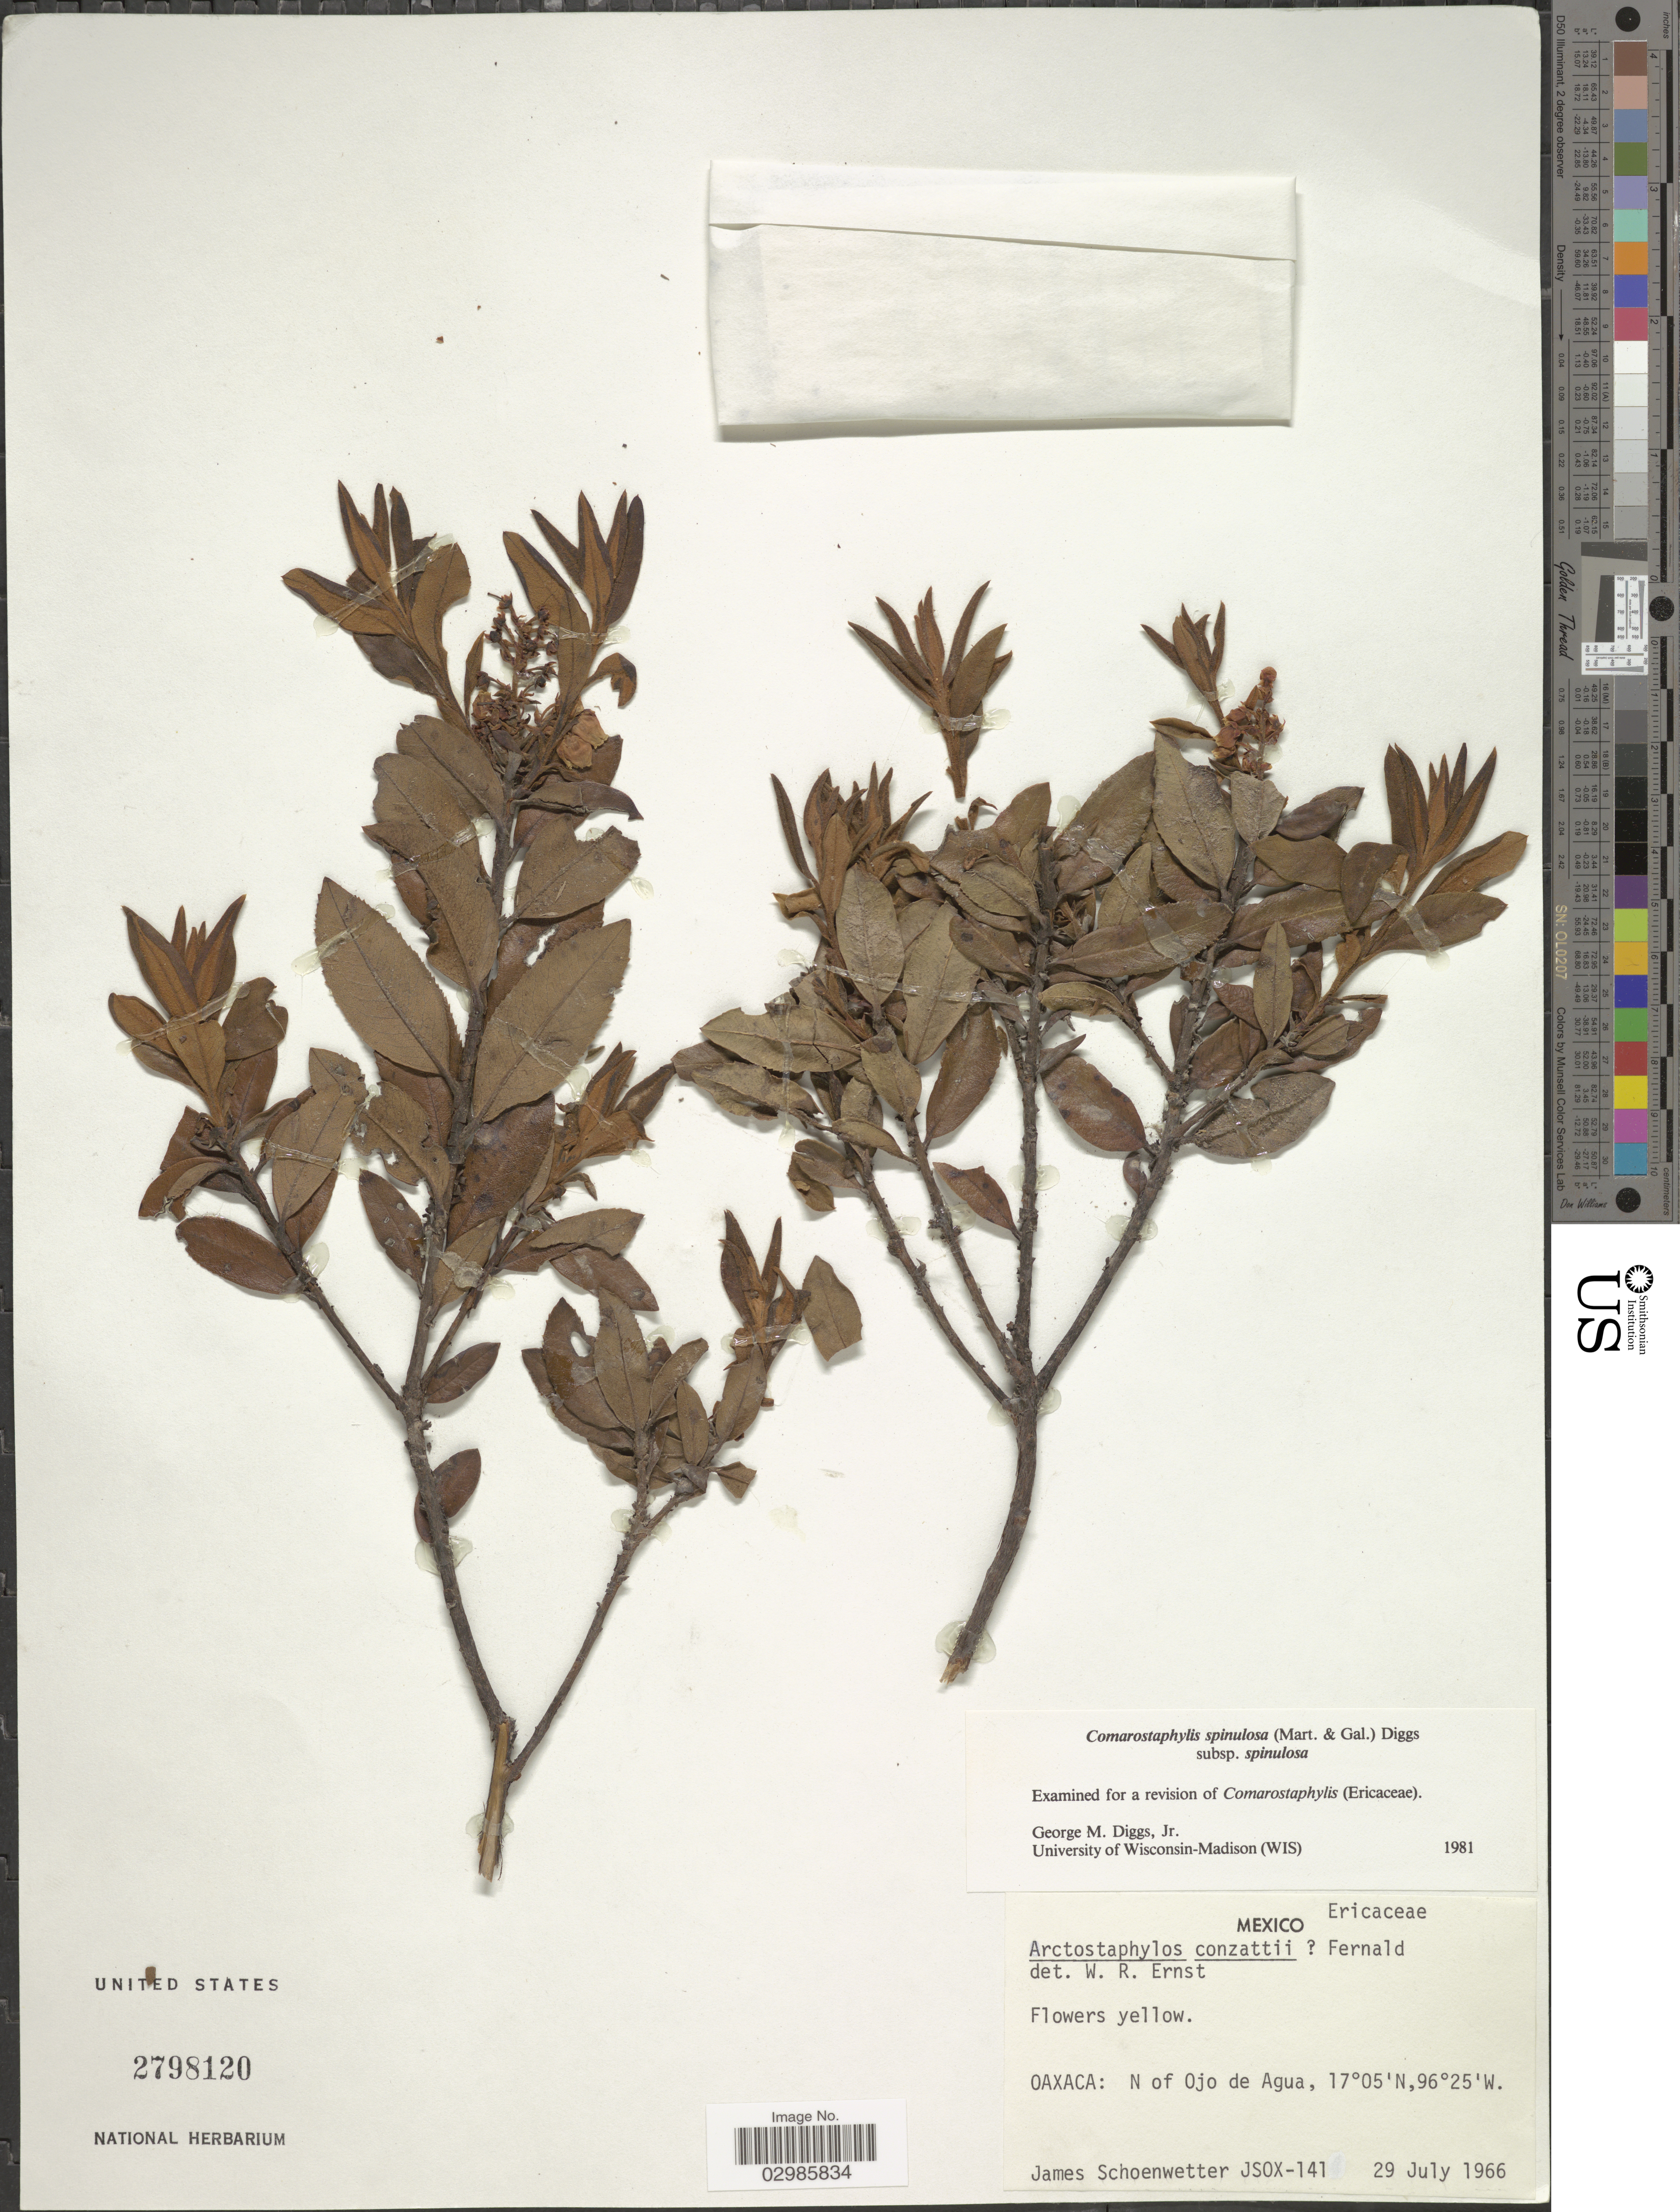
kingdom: Plantae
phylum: Tracheophyta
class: Magnoliopsida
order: Ericales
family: Ericaceae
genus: Comarostaphylis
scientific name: Comarostaphylis spinulosa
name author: (M. Martens & Galeotti) Diggs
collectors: J. Schoenwetter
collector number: JSOX-141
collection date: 1966-07-29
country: Mexico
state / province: Oaxaca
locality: N of Ojo de Agua.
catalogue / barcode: US 2798120